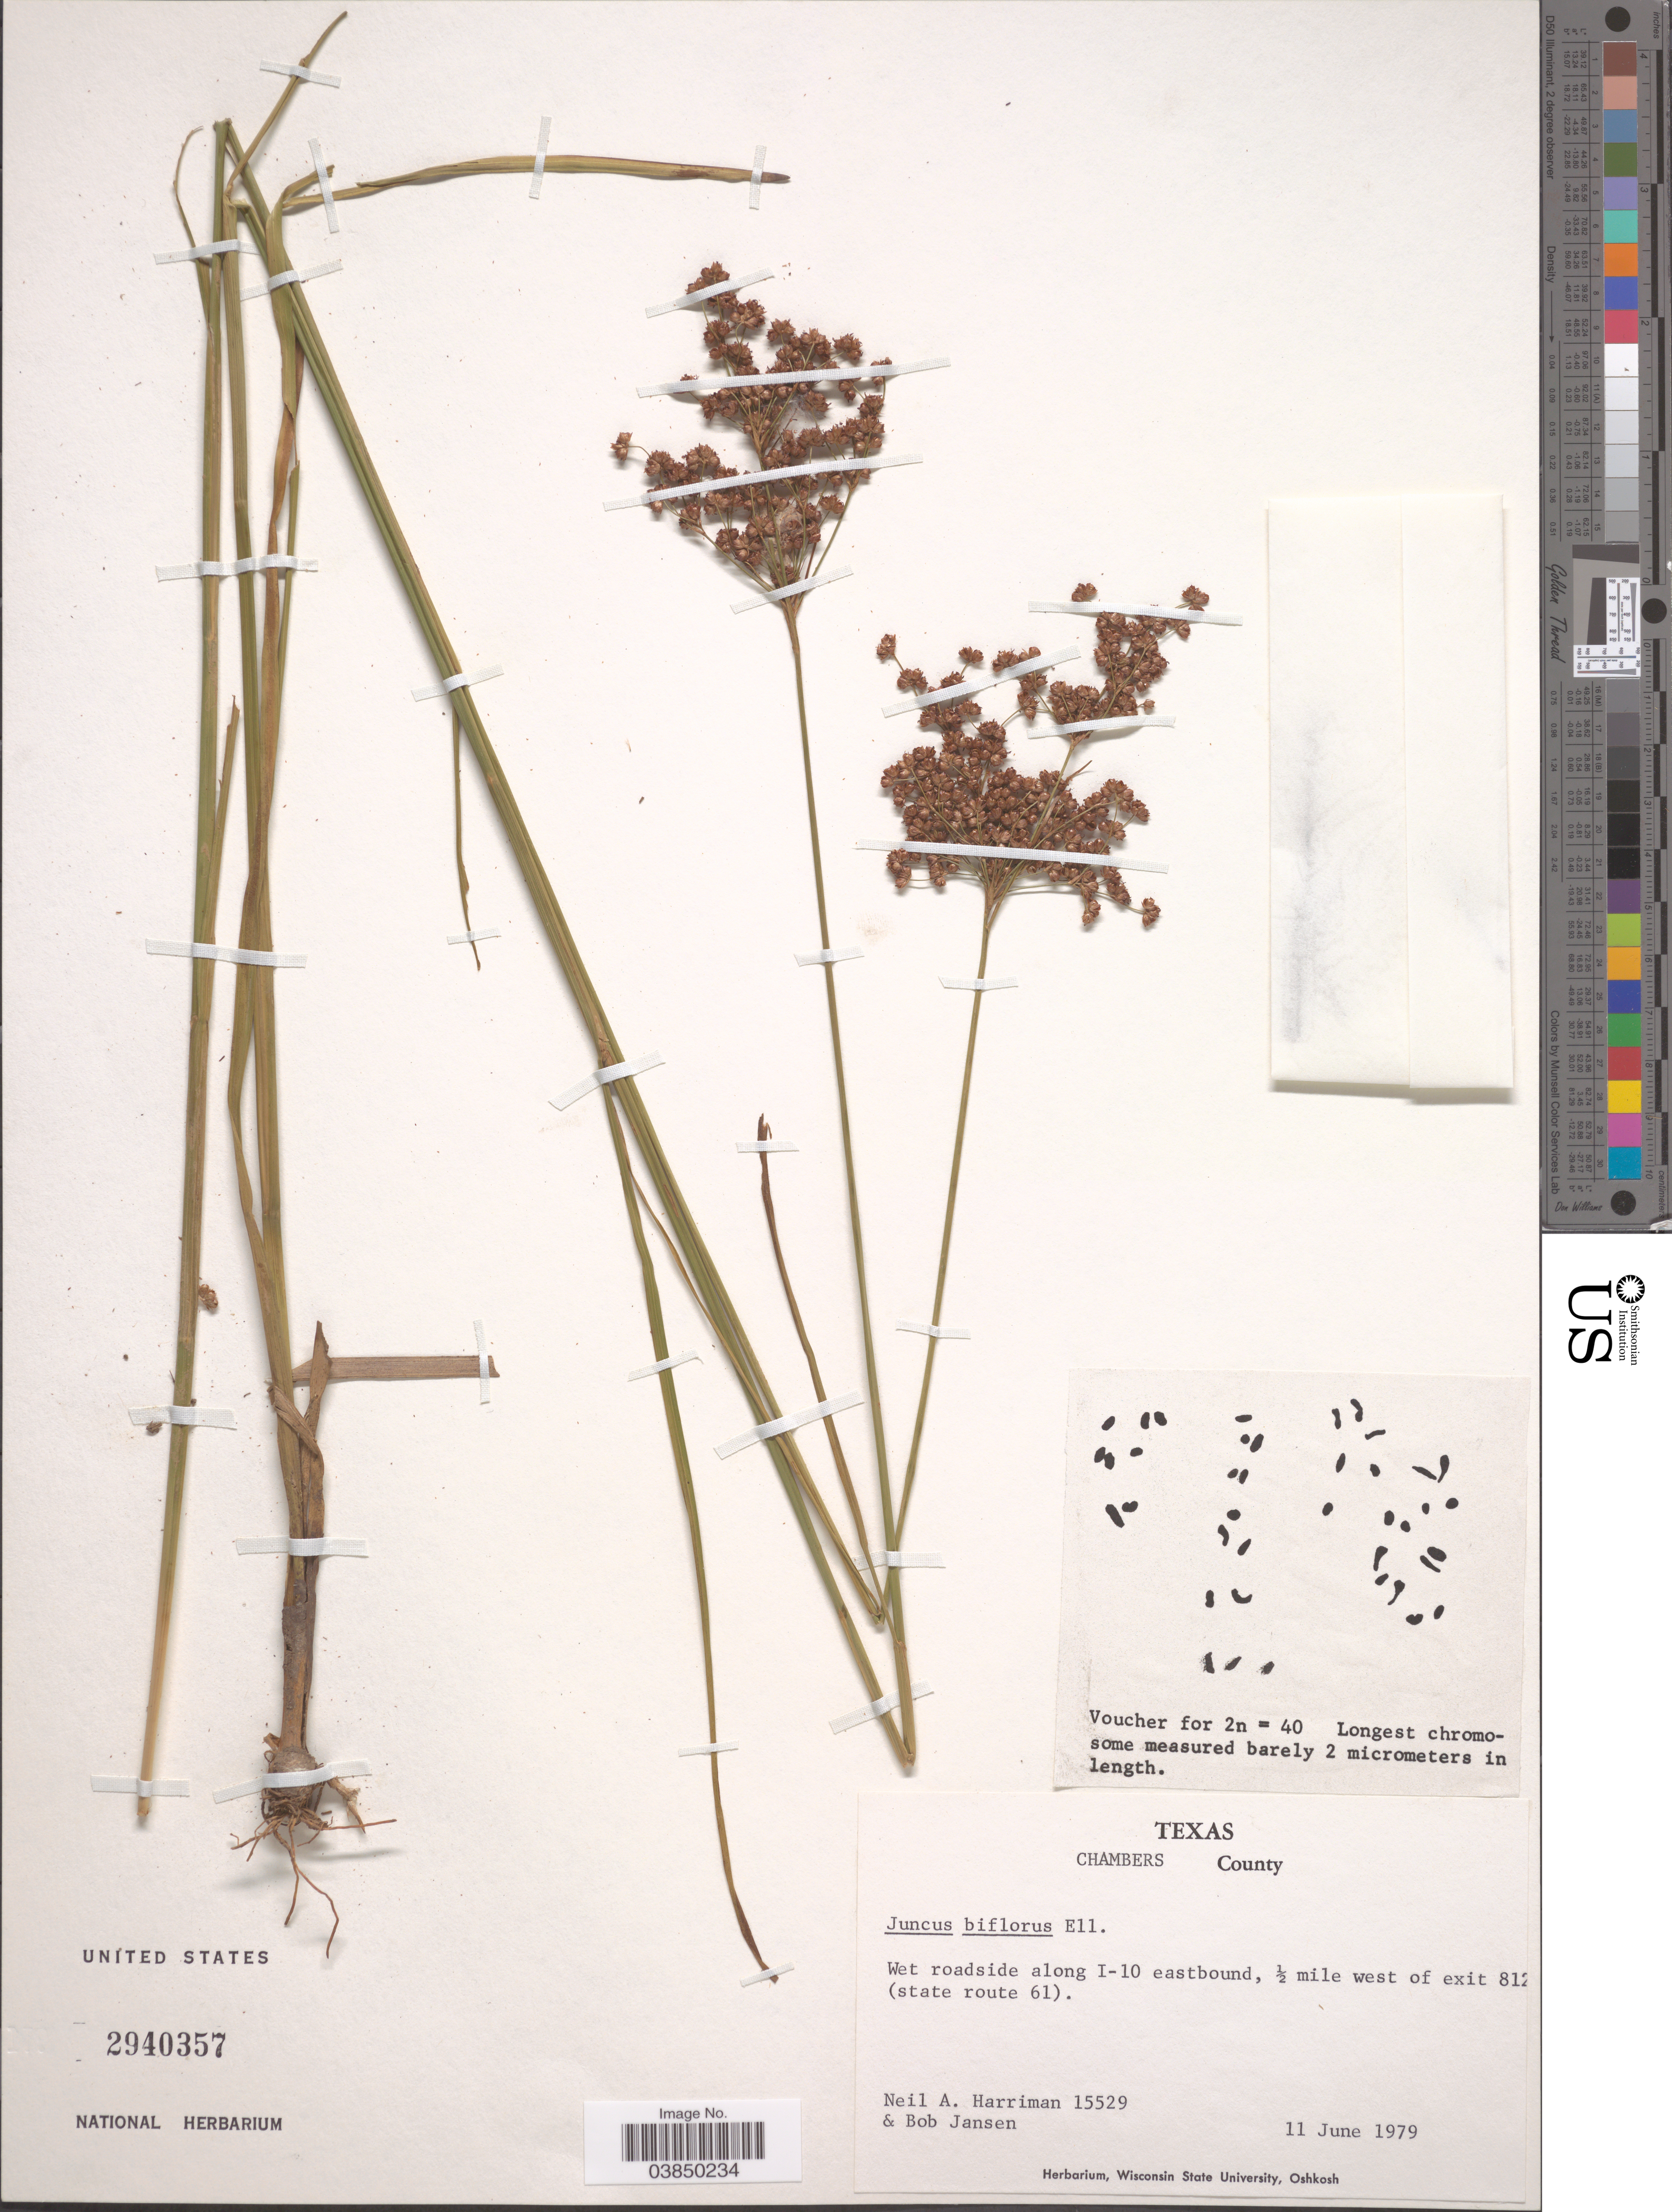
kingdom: Plantae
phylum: Tracheophyta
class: Liliopsida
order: Poales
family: Juncaceae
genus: Juncus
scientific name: Juncus biflorus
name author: Ell.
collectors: N. A. Harriman & Jansen, B.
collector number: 15529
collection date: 1979-06-11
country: United States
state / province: Texas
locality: Chambers County. wet roadside along I-10 eastbound, ½ mile west of exit 812 (state route 61).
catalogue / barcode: US 2940357